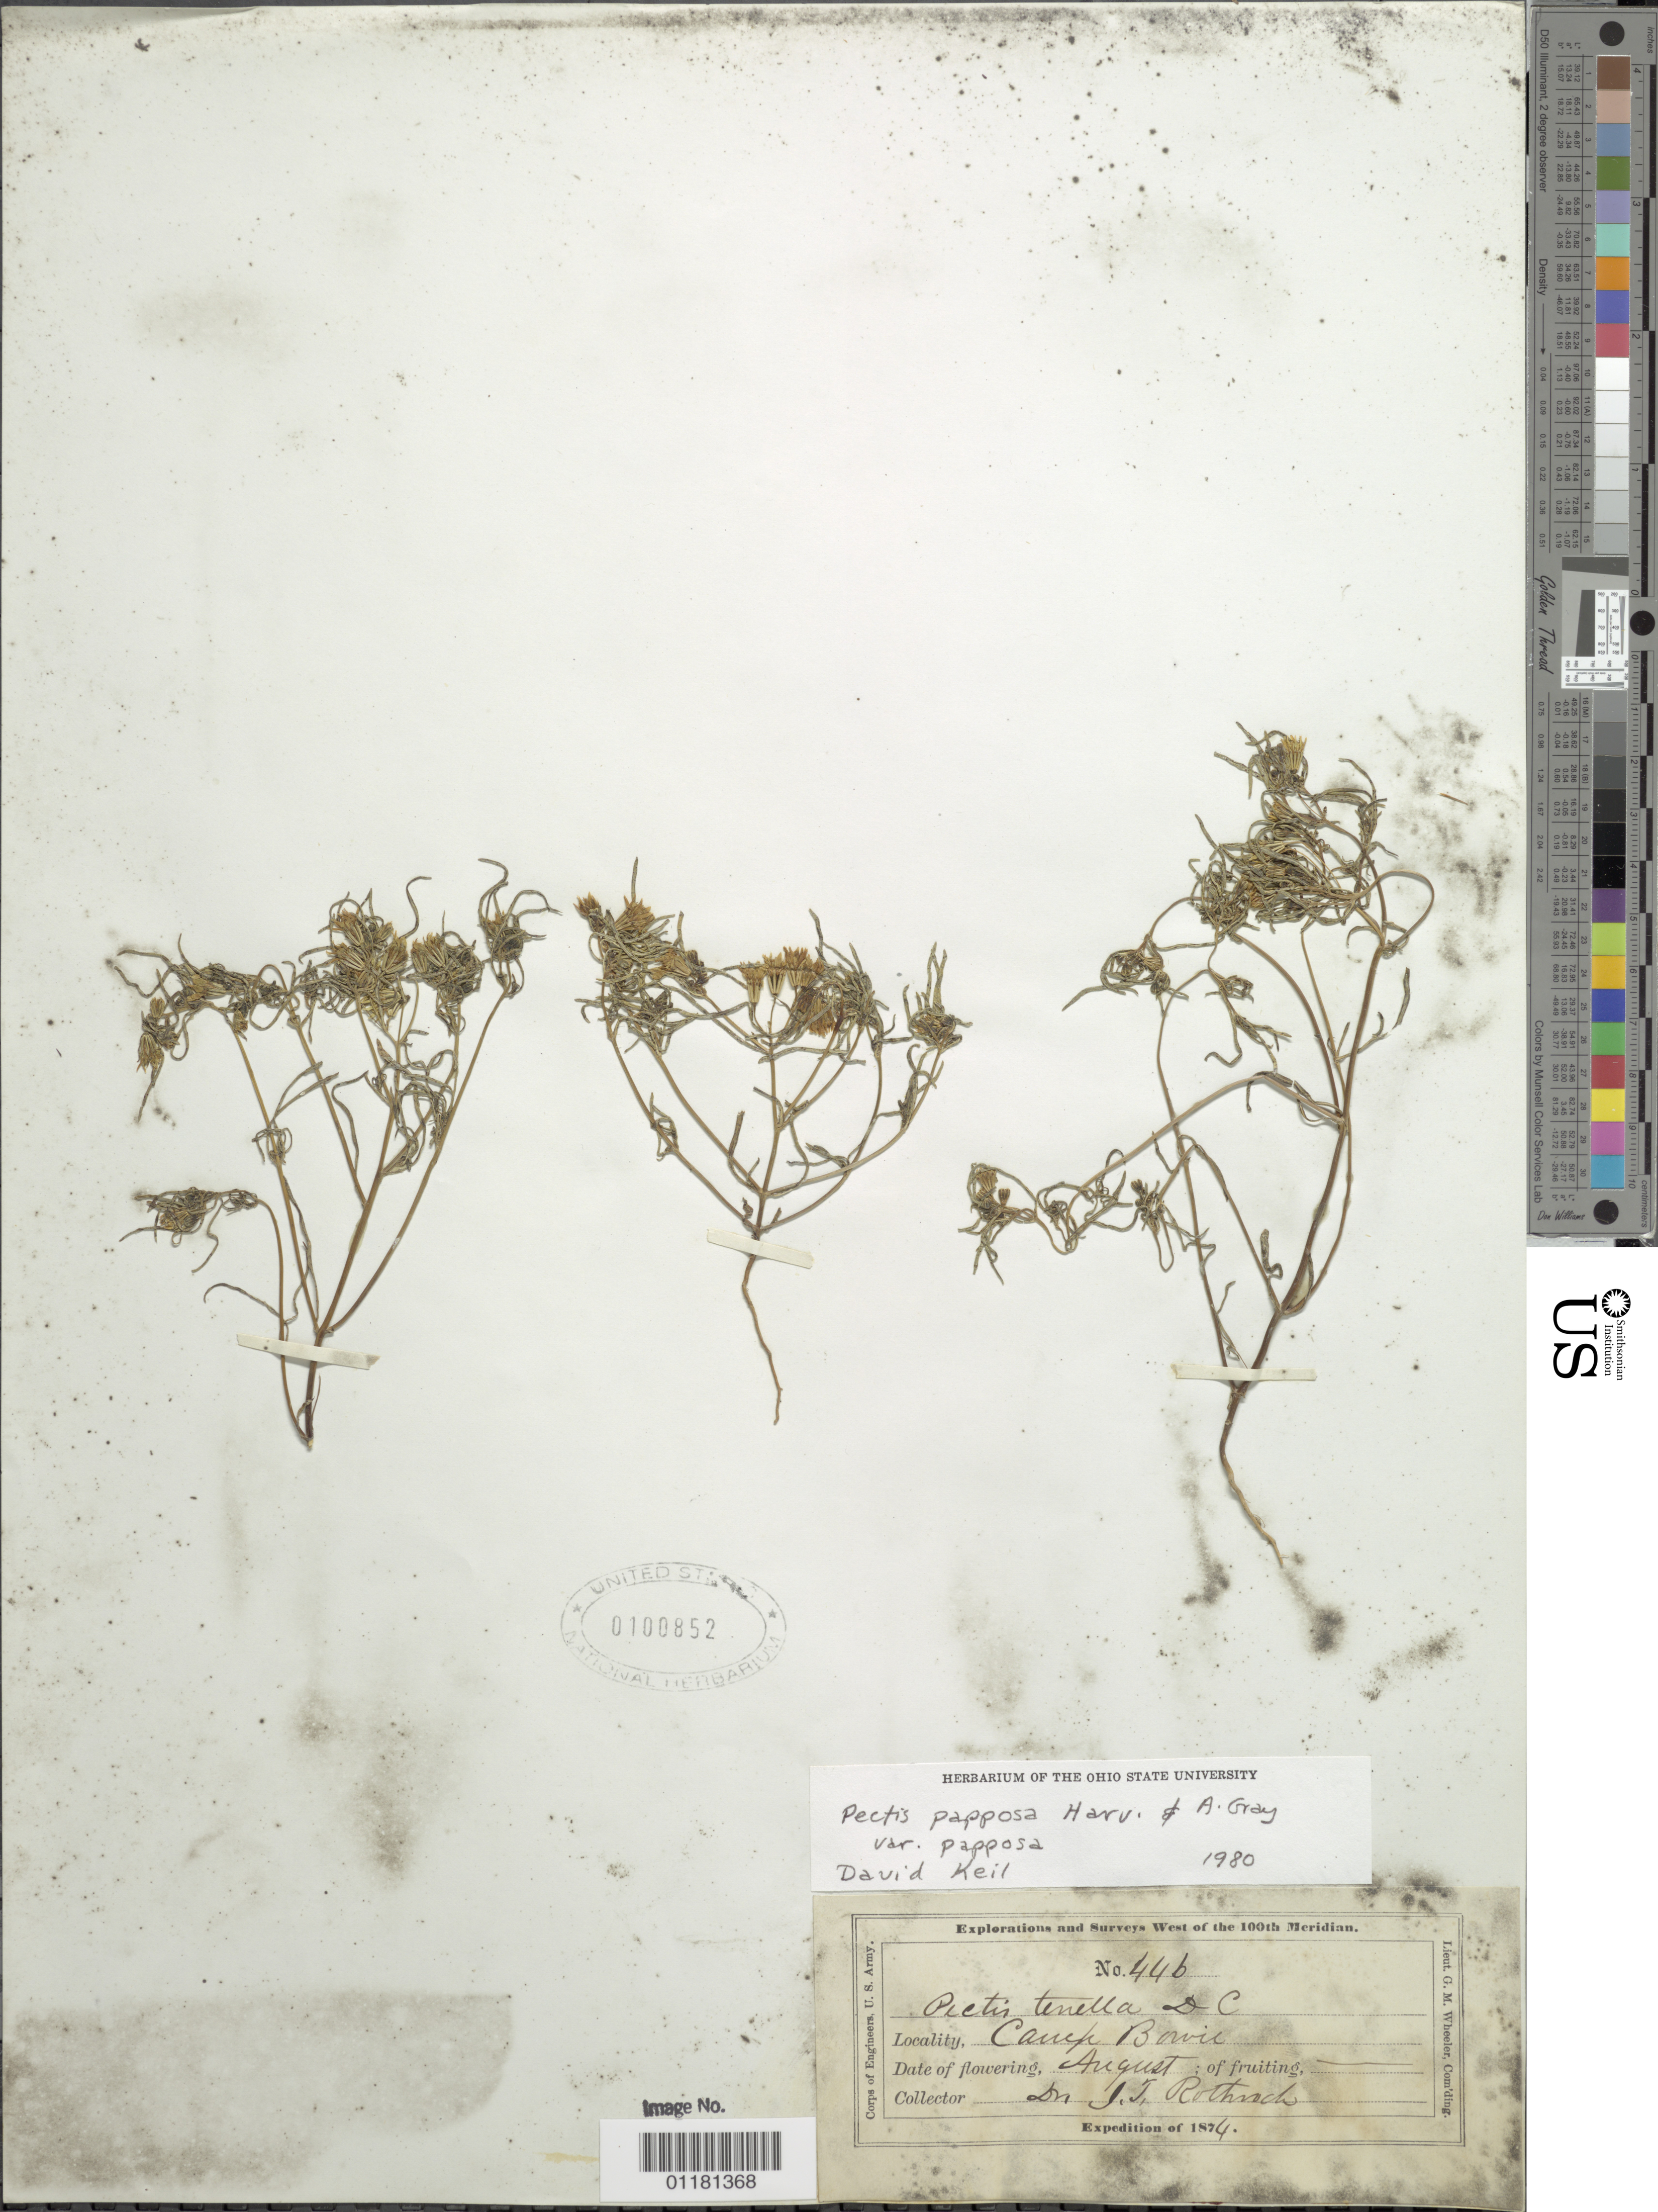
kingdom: Plantae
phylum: Tracheophyta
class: Magnoliopsida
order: Asterales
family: Asteraceae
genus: Pectis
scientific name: Pectis papposa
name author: Harv. & A. Gray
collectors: J. T. Rothrock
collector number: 446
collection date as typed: Aug 1874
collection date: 1874-08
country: United States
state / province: Arizona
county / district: Cochise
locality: Camp Bowie.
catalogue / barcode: US 100852